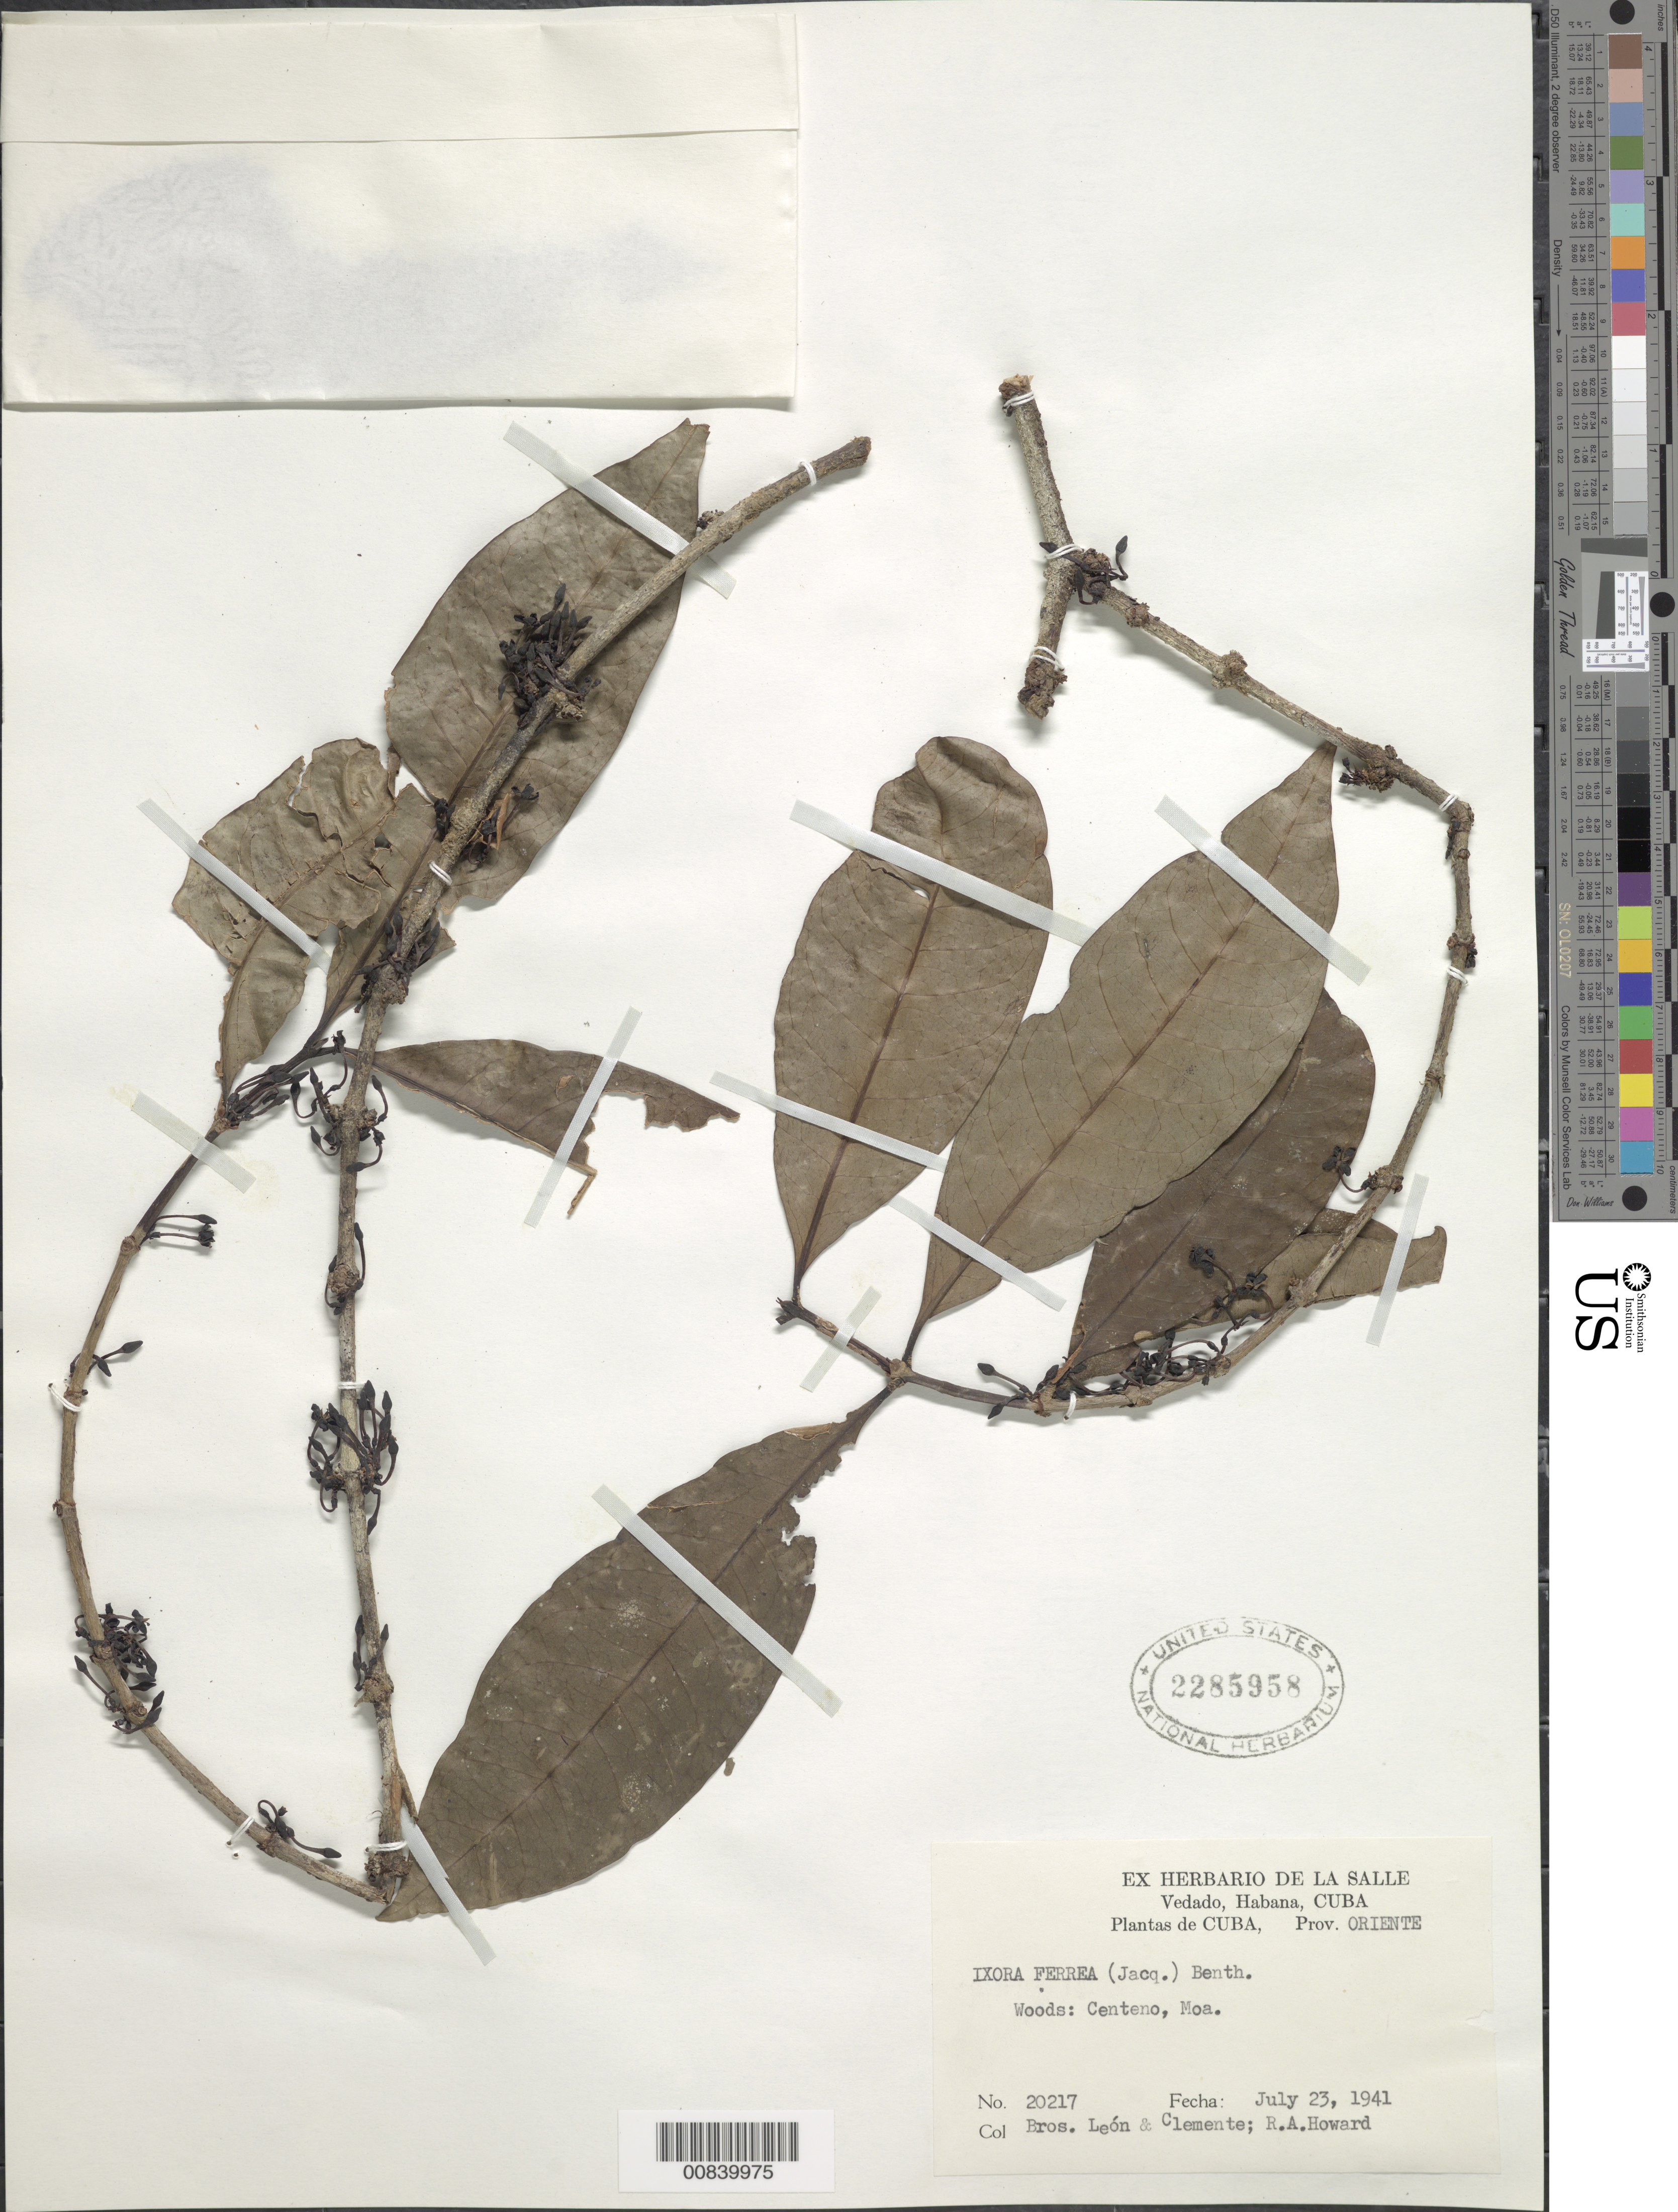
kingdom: Plantae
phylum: Tracheophyta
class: Magnoliopsida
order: Gentianales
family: Rubiaceae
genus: Ixora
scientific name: Ixora ferrea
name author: (Jacq.) Benth.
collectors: Bro. León, Bro. Clemente & R. A. Howard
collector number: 20217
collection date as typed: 23 Jul 1941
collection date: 1941-07-23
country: Cuba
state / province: Oriente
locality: Vedado, Habana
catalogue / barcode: US 2285958